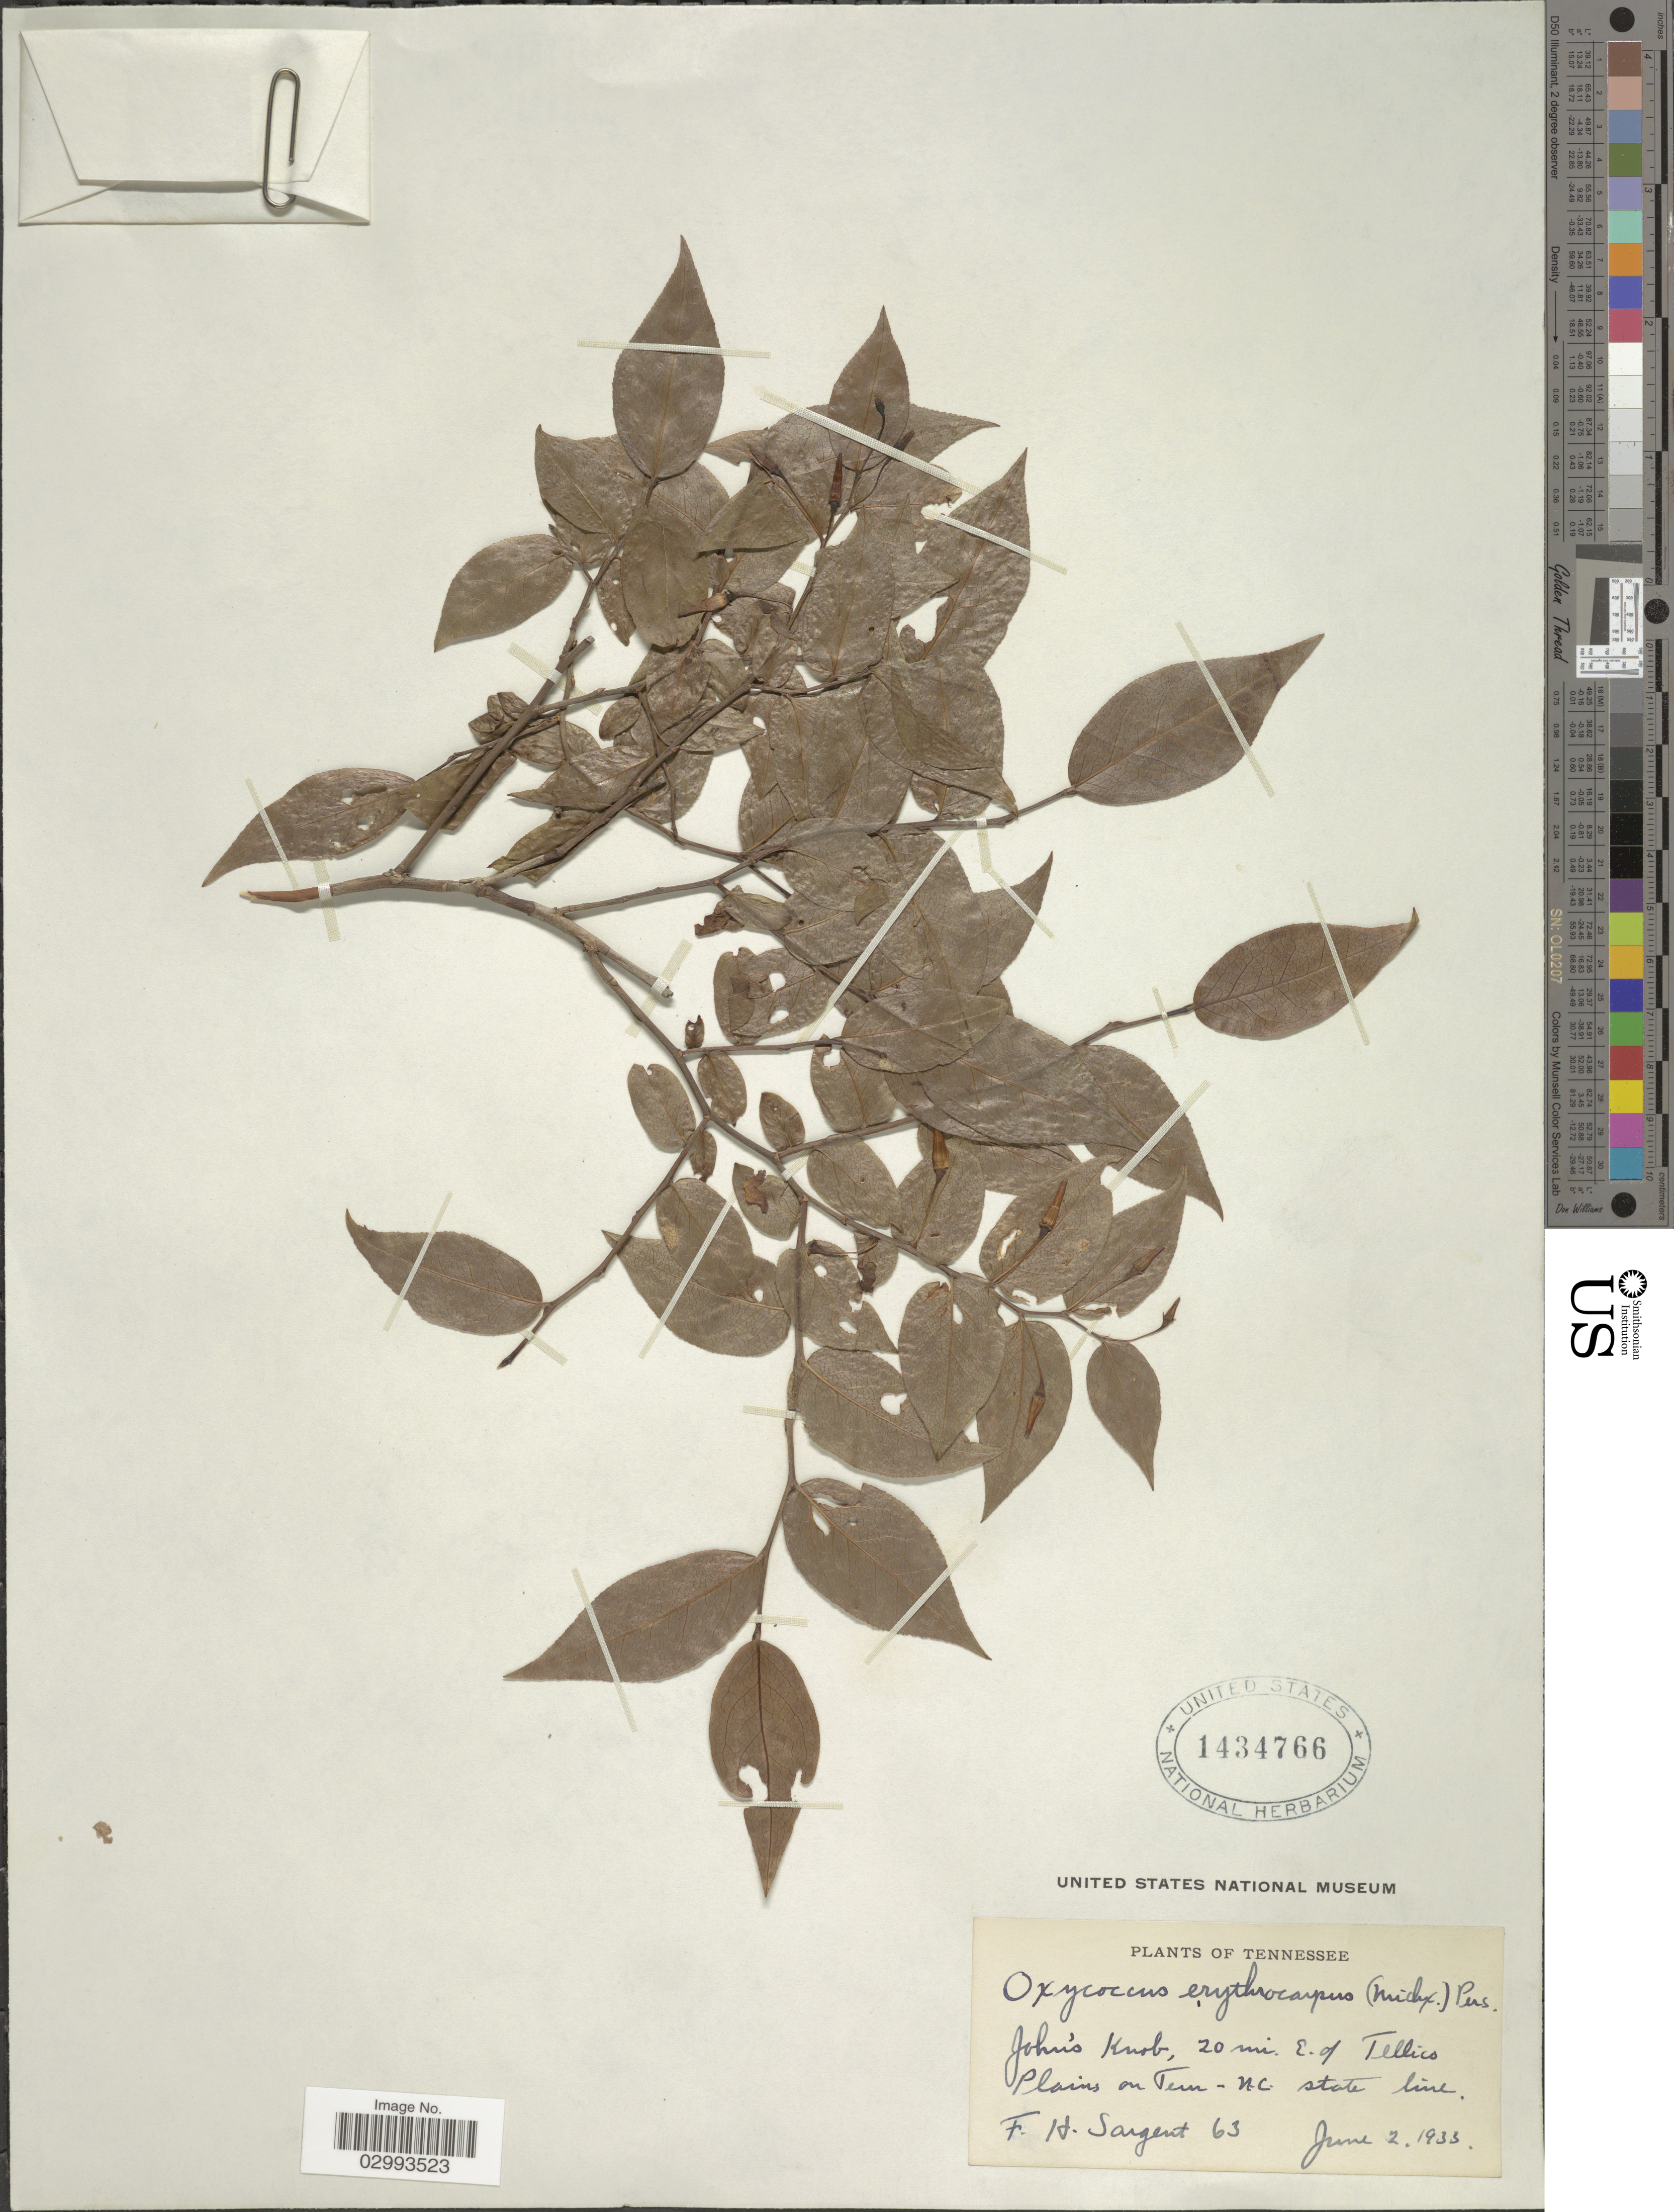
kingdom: Plantae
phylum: Tracheophyta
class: Magnoliopsida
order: Ericales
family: Ericaceae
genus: Hugeria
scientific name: Hugeria erythrocarpa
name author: (Michx.) Small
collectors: F. H. Sargent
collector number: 63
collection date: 1933-06-02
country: United States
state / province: Tennessee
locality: John's Knob, 20 mi. E. of Tellico Plaains on Tenn-N.C. state line.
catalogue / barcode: US 1434766